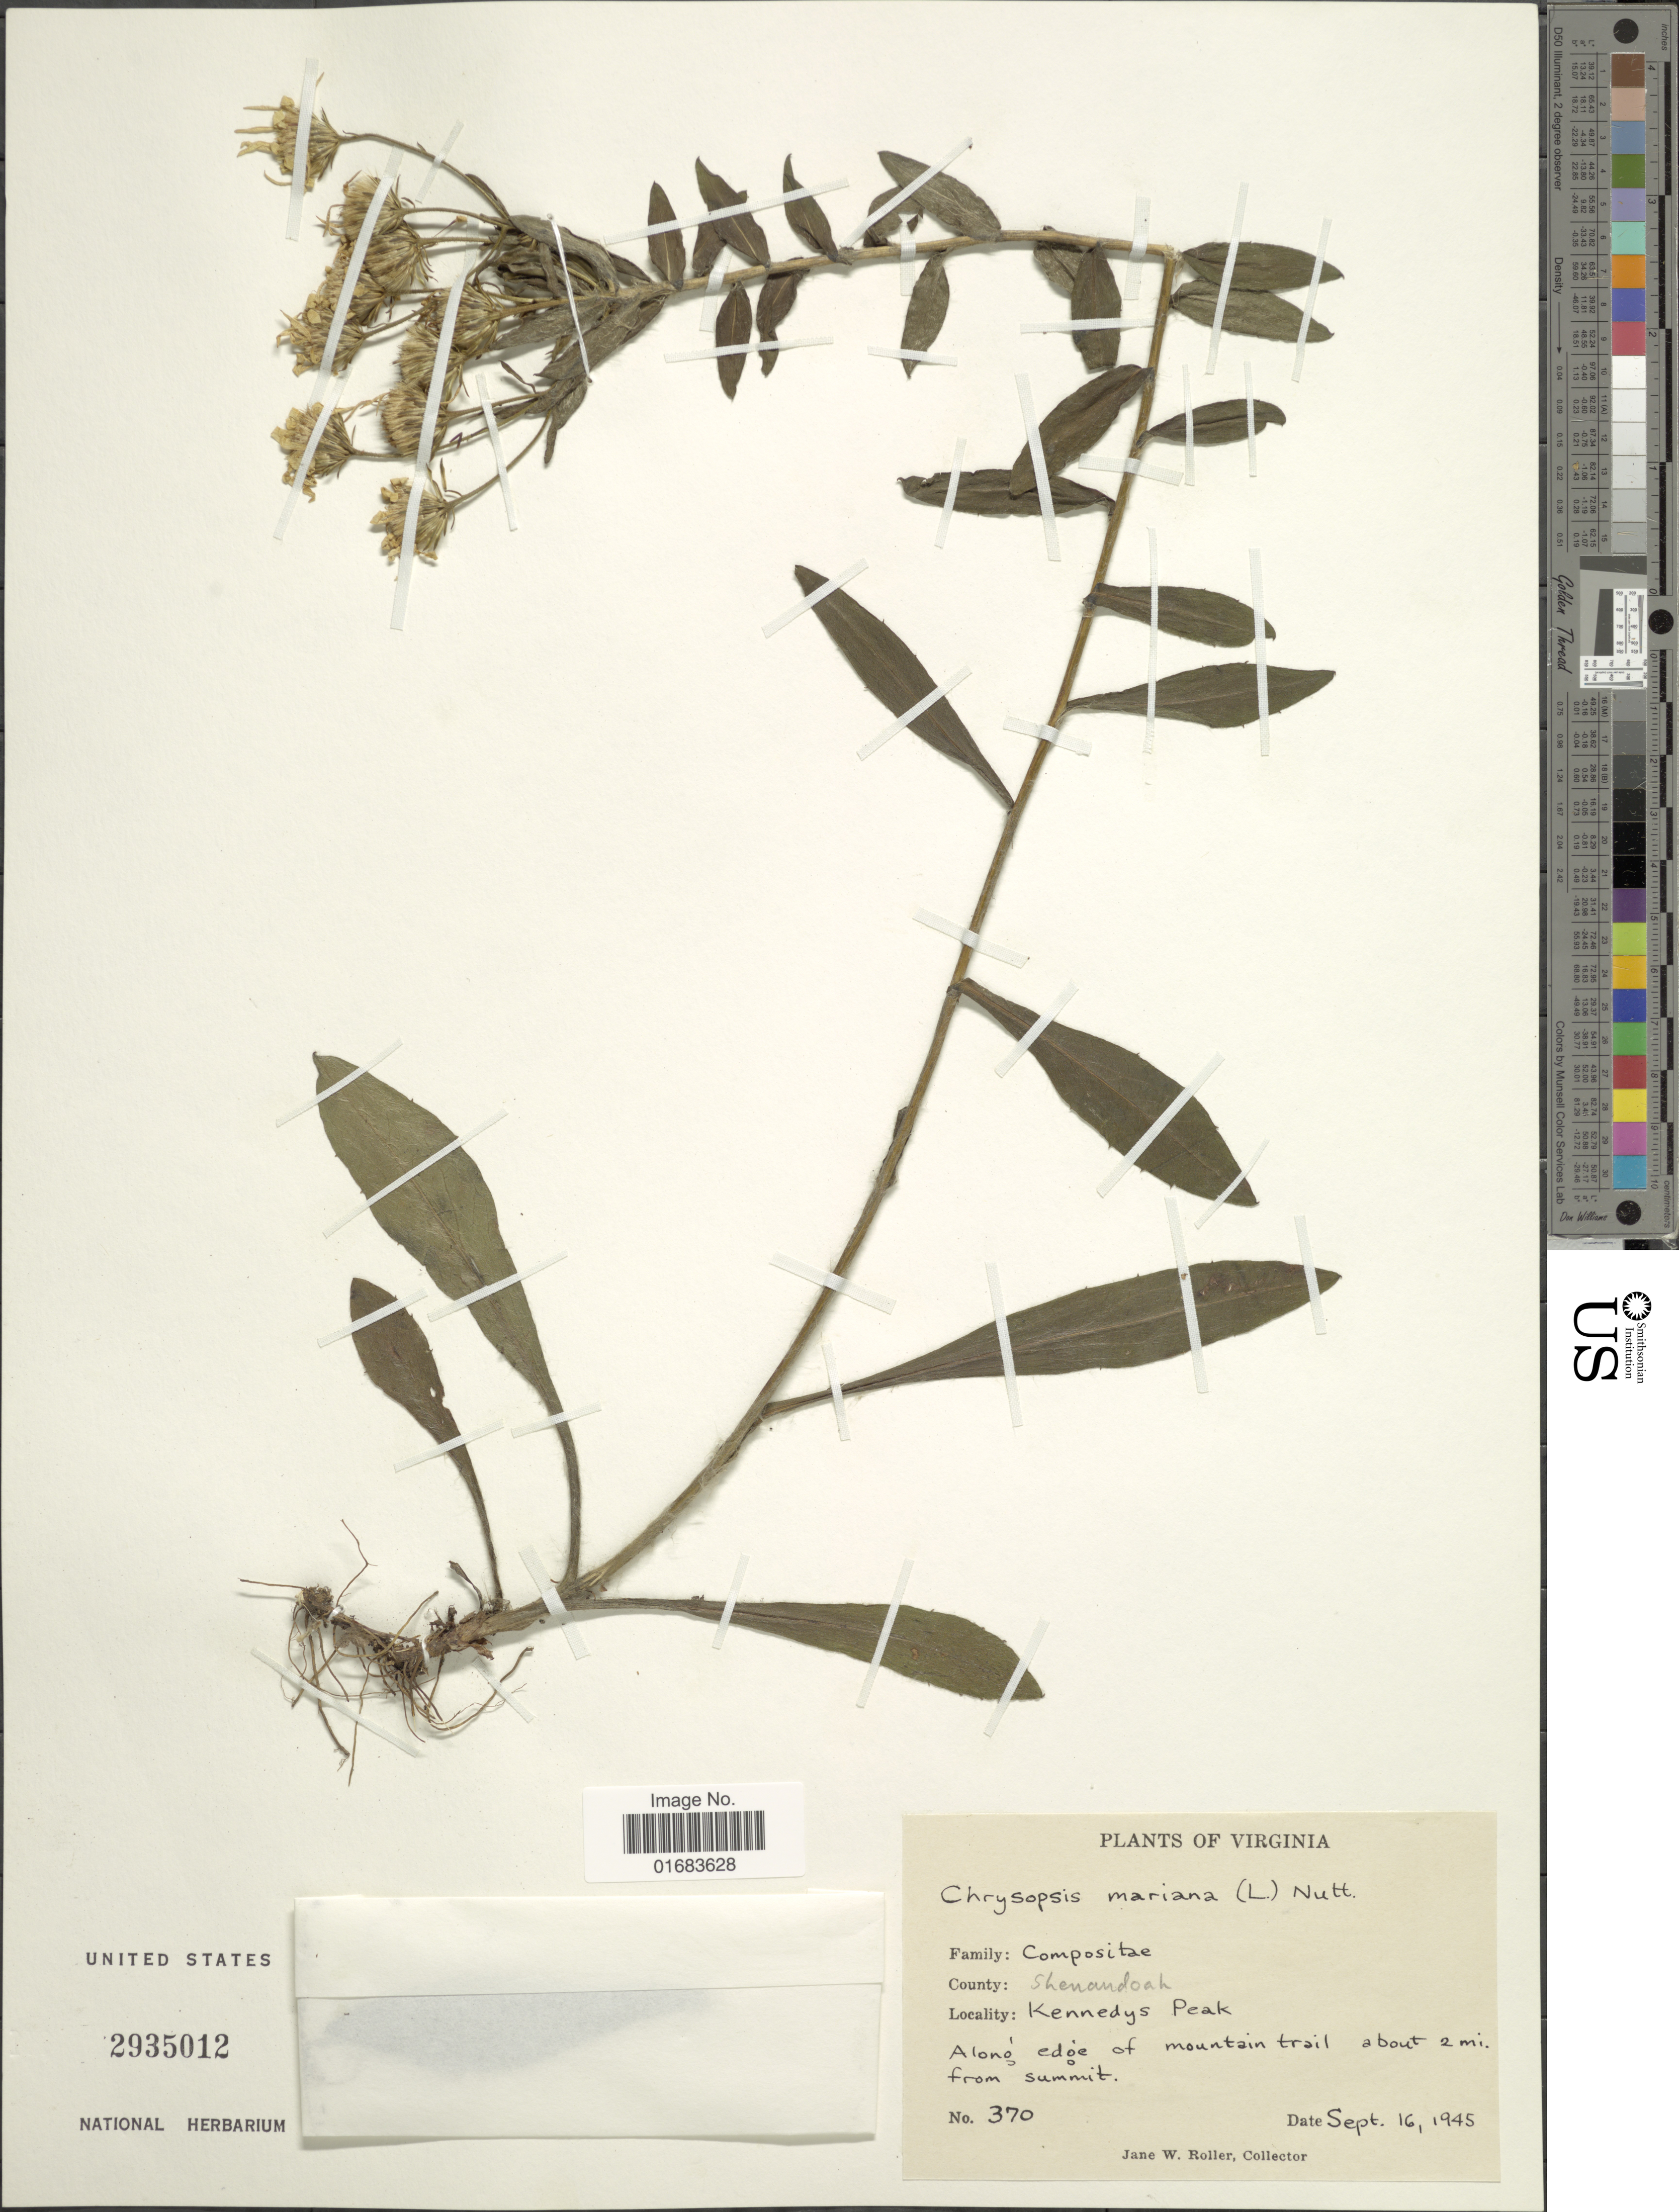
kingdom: Plantae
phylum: Tracheophyta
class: Magnoliopsida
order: Asterales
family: Asteraceae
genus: Chrysopsis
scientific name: Chrysopsis mariana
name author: (L.) Elliott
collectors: J. W. Roller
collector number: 370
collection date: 1945-09-16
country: United States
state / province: Virginia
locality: Sheandoah, Kennedys peak, Along edge of Mountain Trail, about 2 mi from summit.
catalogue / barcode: US 2935012